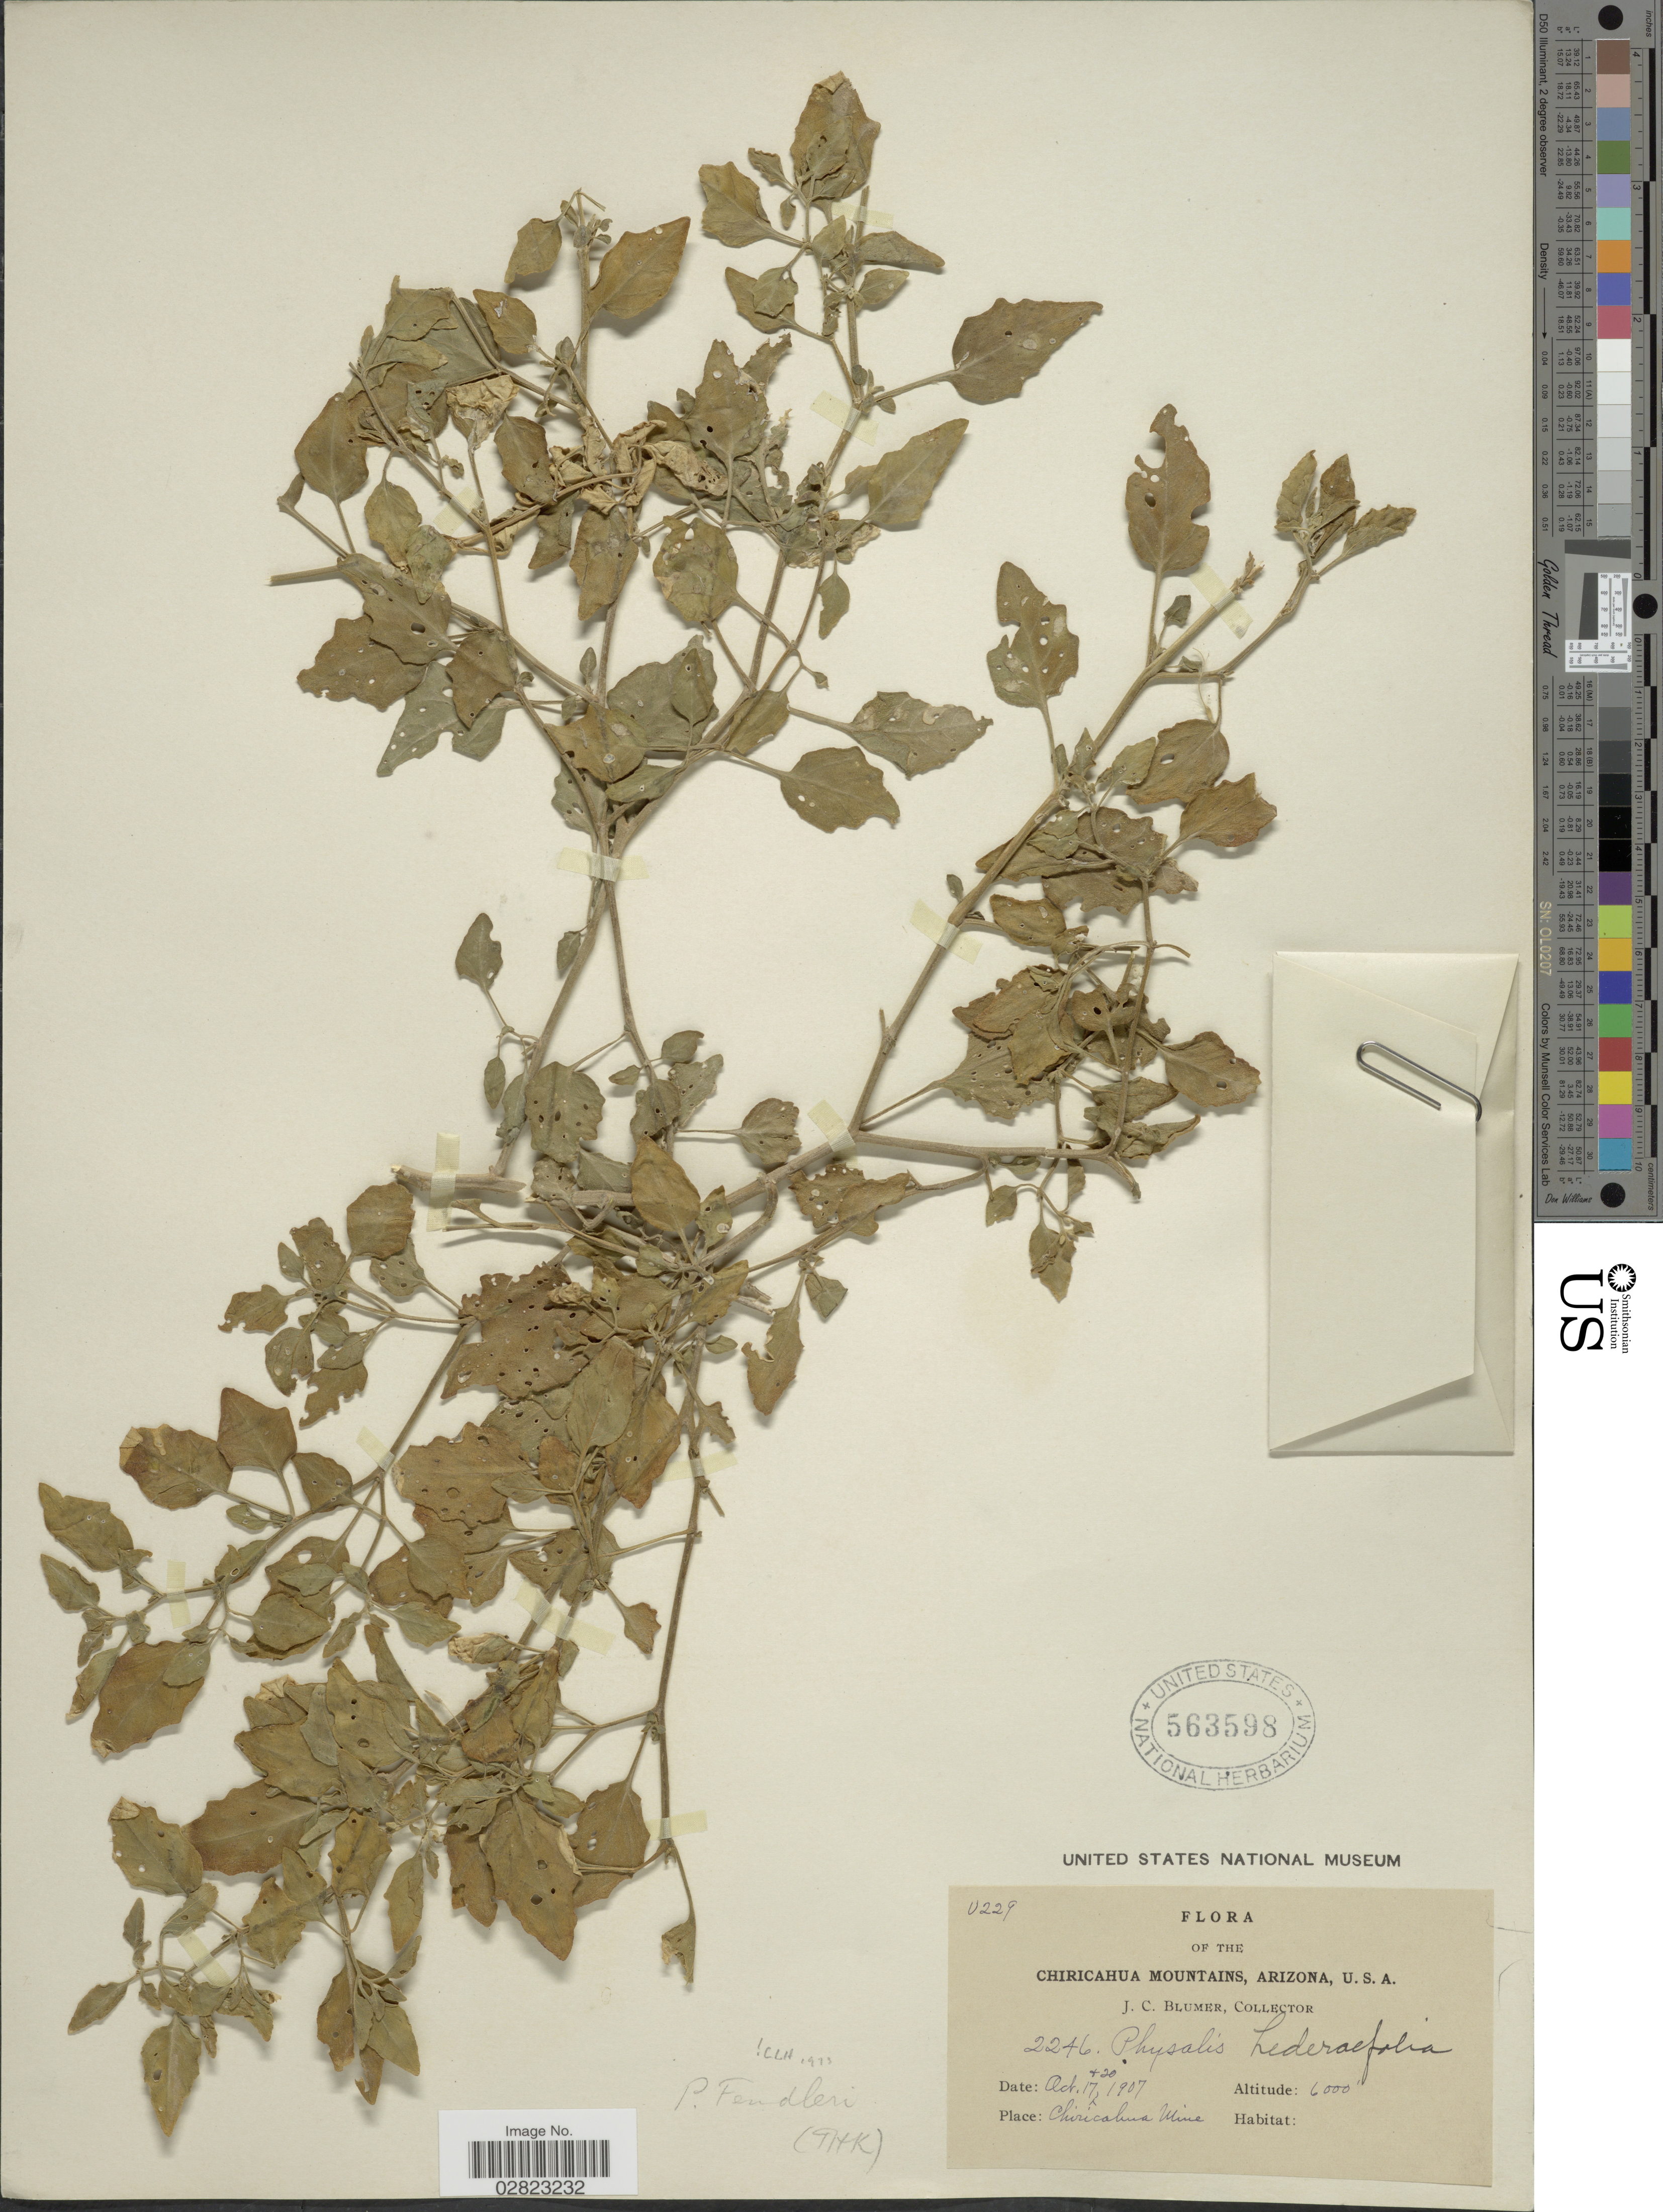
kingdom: Plantae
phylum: Tracheophyta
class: Magnoliopsida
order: Solanales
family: Solanaceae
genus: Physalis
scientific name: Physalis fendleri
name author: A. Gray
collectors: J. C. Blumer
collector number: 2246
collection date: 1907-10-17/1907-10-20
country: United States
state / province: Arizona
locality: Chiricahua Mountains, Chiricahua Mine.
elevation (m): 1829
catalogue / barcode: US 563598